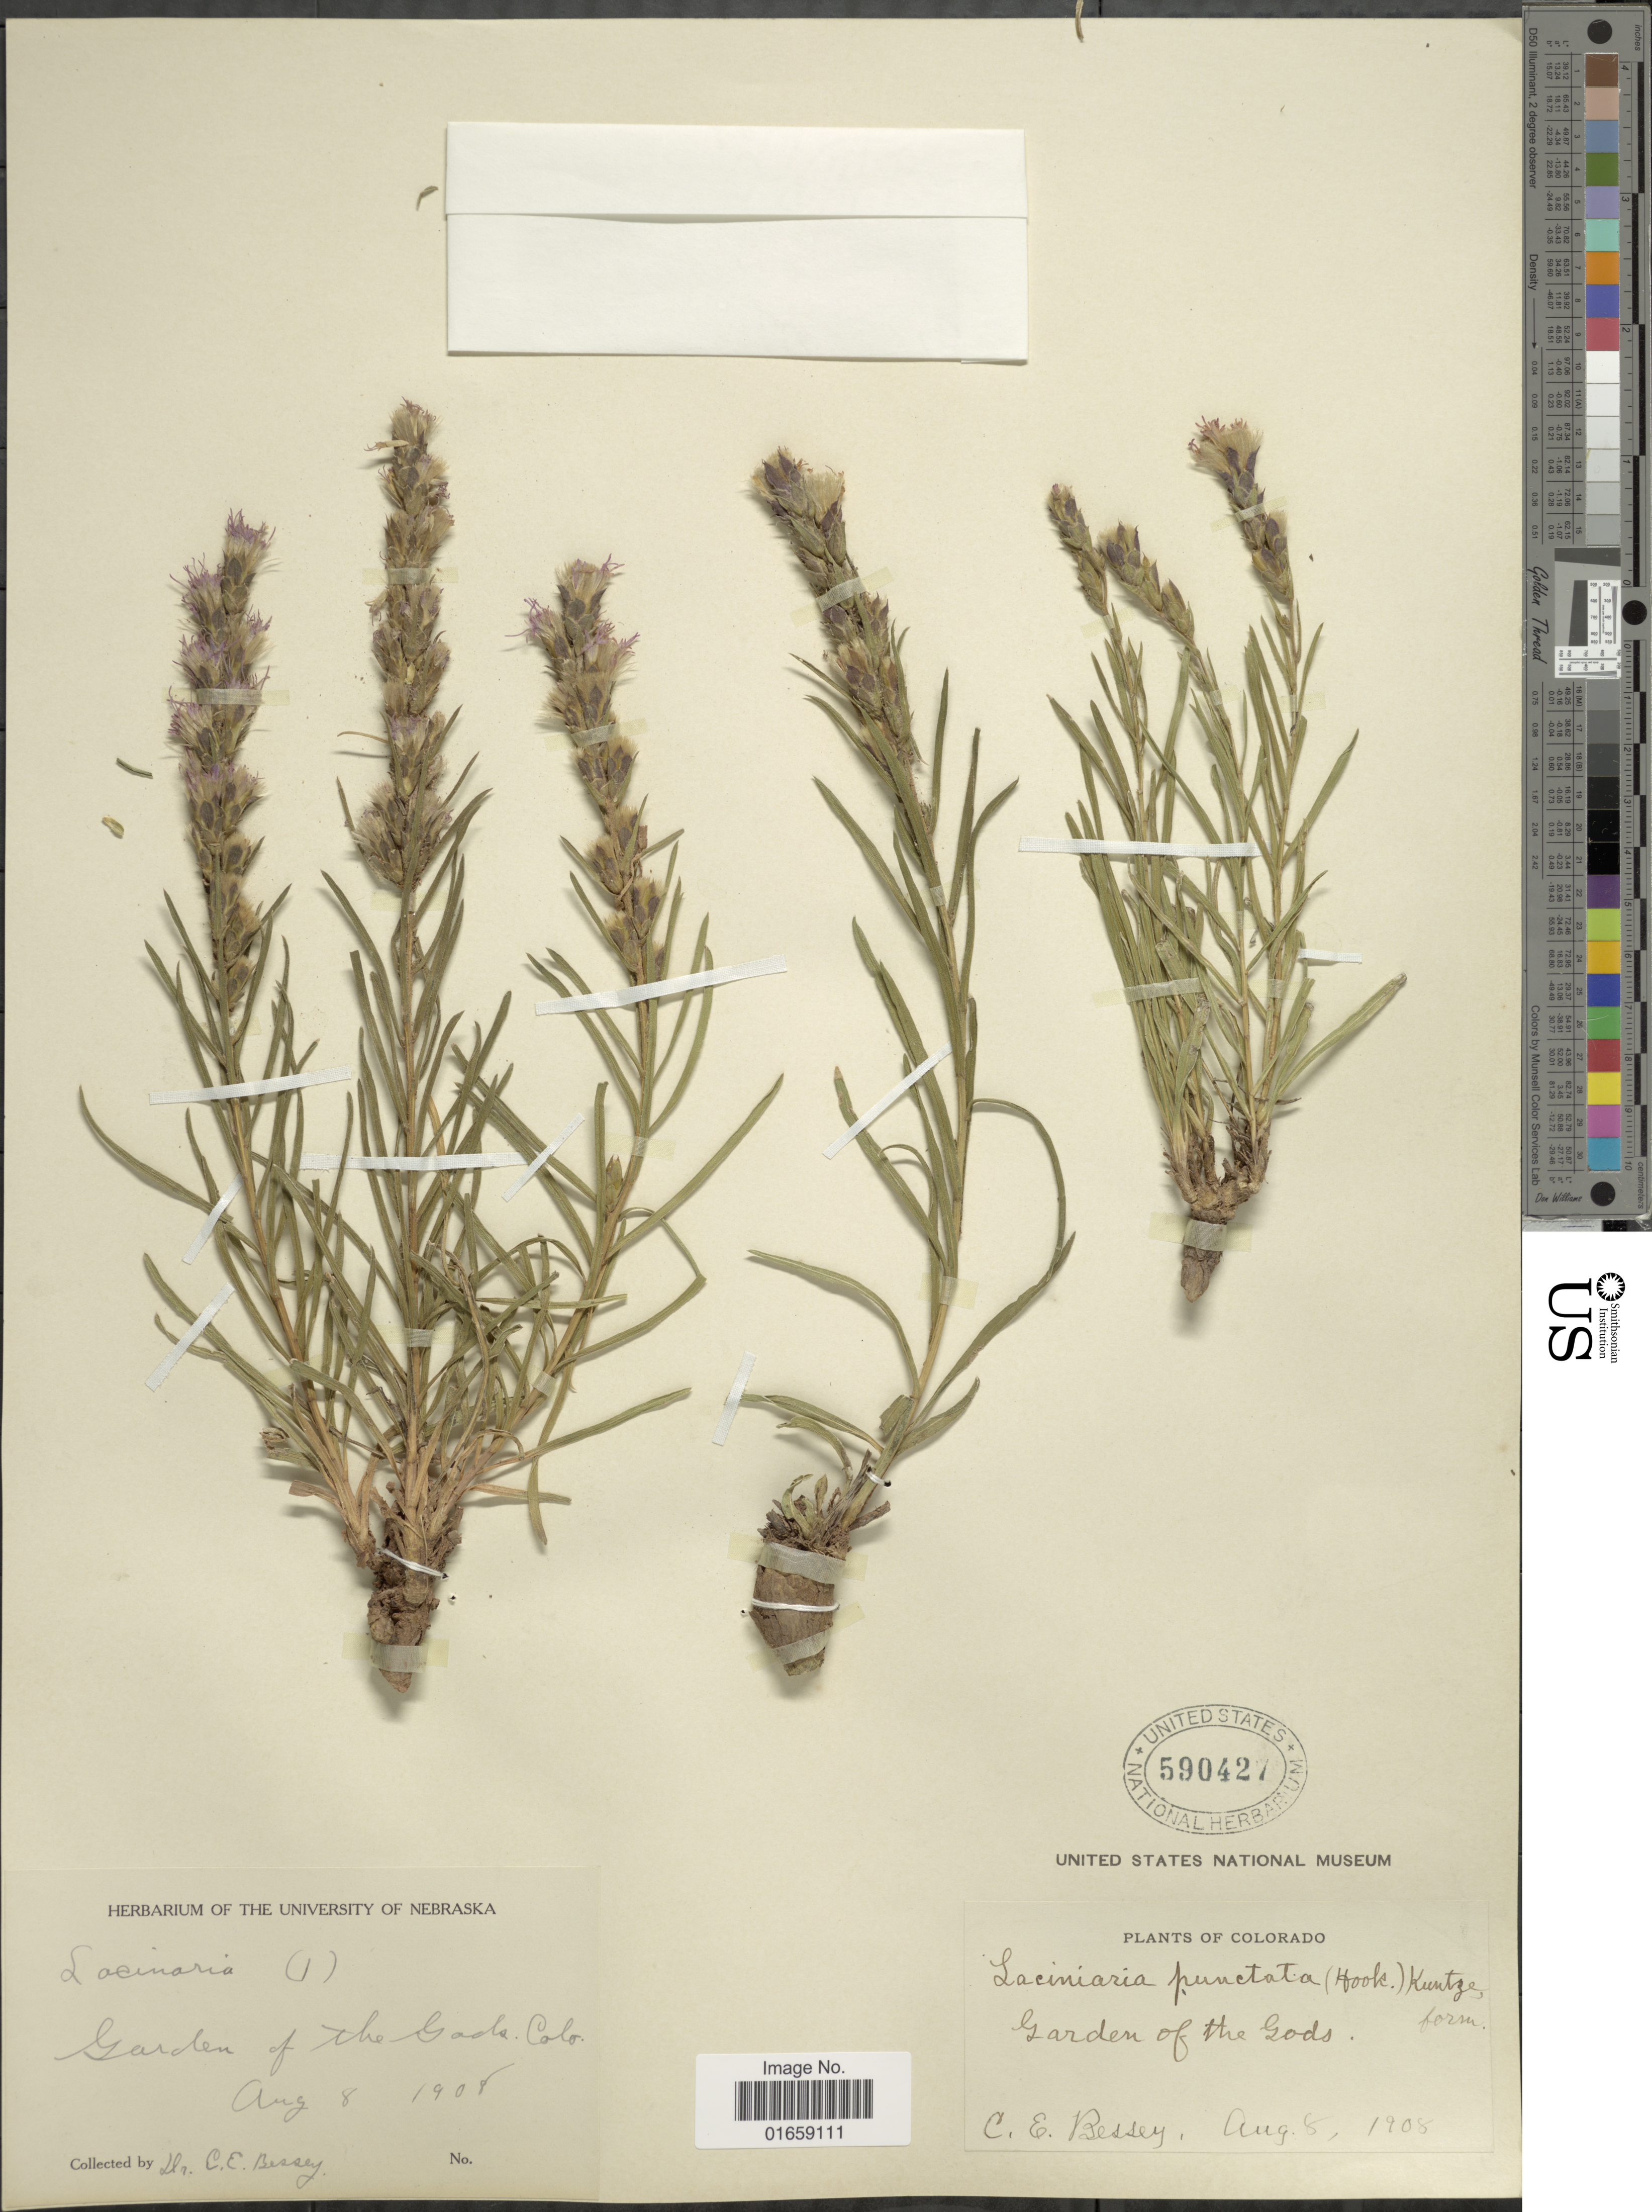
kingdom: Plantae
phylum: Tracheophyta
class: Magnoliopsida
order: Asterales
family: Asteraceae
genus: Liatris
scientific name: Liatris punctata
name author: Hook.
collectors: C. E. Bessey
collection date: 1908-08-08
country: United States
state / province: Colorado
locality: Garden of the Gods, Colo.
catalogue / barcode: US 590427